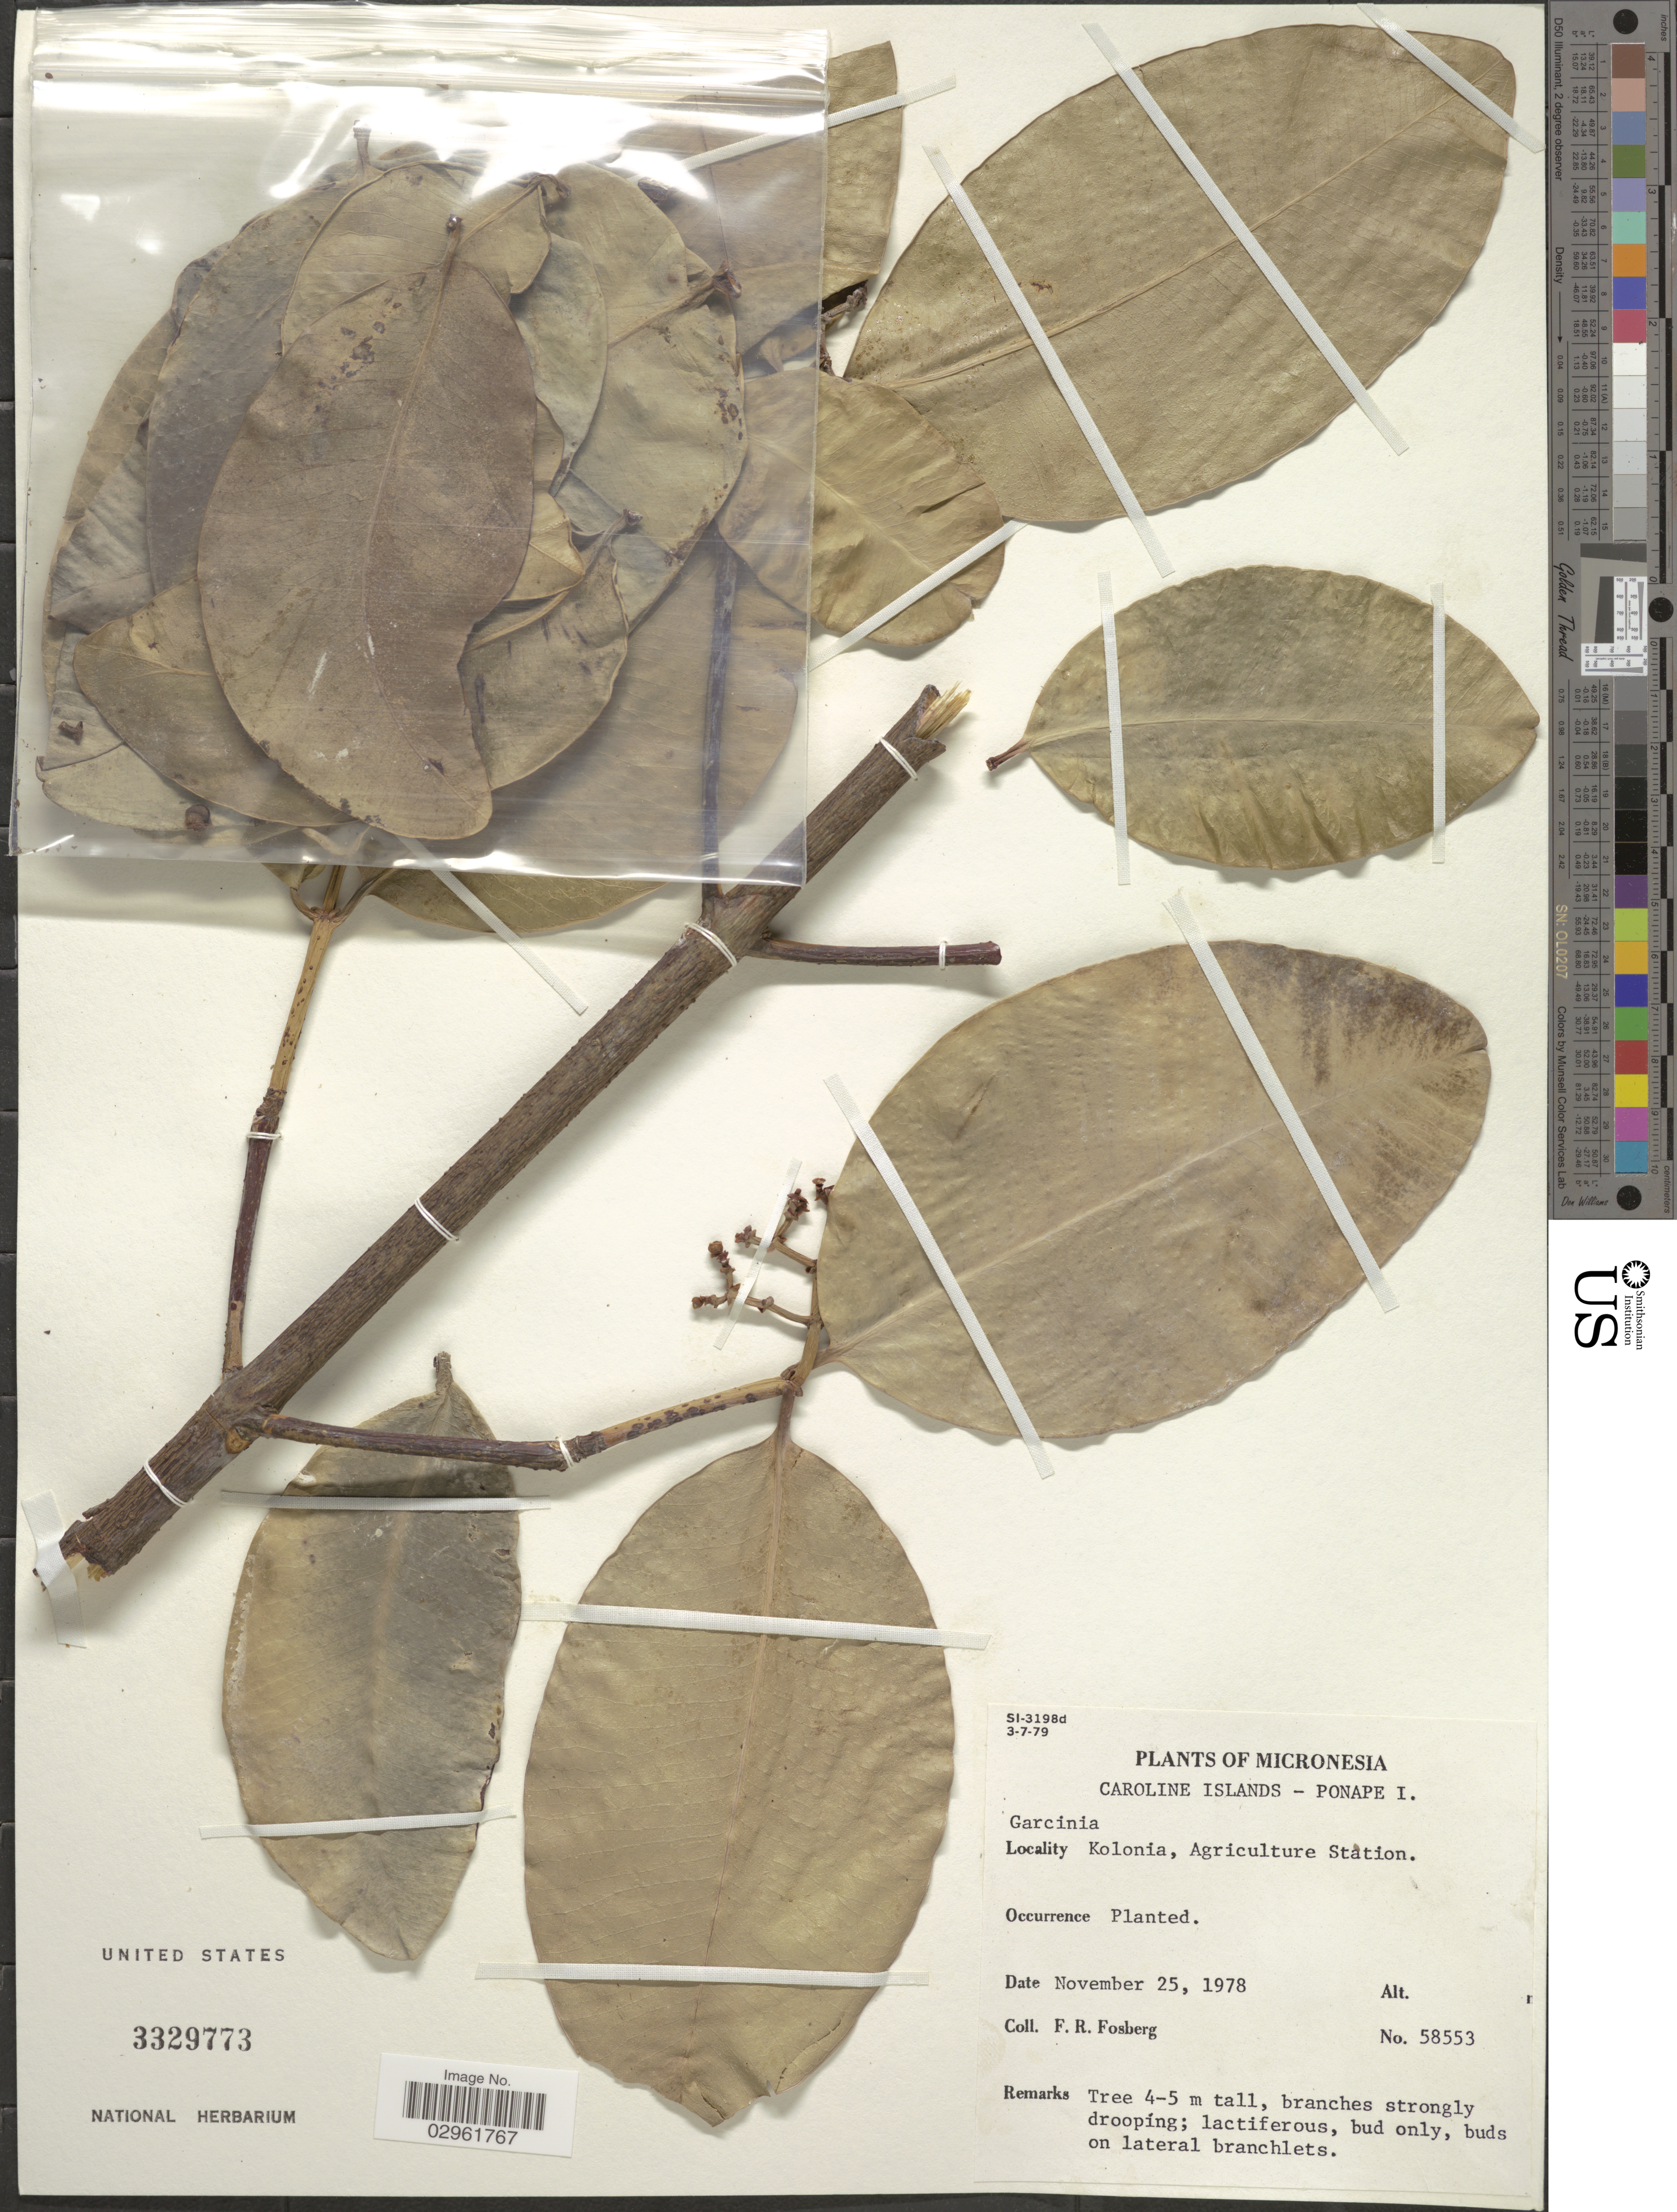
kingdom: Plantae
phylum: Tracheophyta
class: Magnoliopsida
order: Malpighiales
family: Clusiaceae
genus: Garcinia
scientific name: Garcinia sp.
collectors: F. R. Fosberg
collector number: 58553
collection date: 1978-11-25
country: Micronesia, Federated States of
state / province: Pohnpei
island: Pohnpei [Ponape]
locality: Micronesia. Caroline Islands - Ponape I. Kolonia, Agriculture Station.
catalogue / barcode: US 3329773